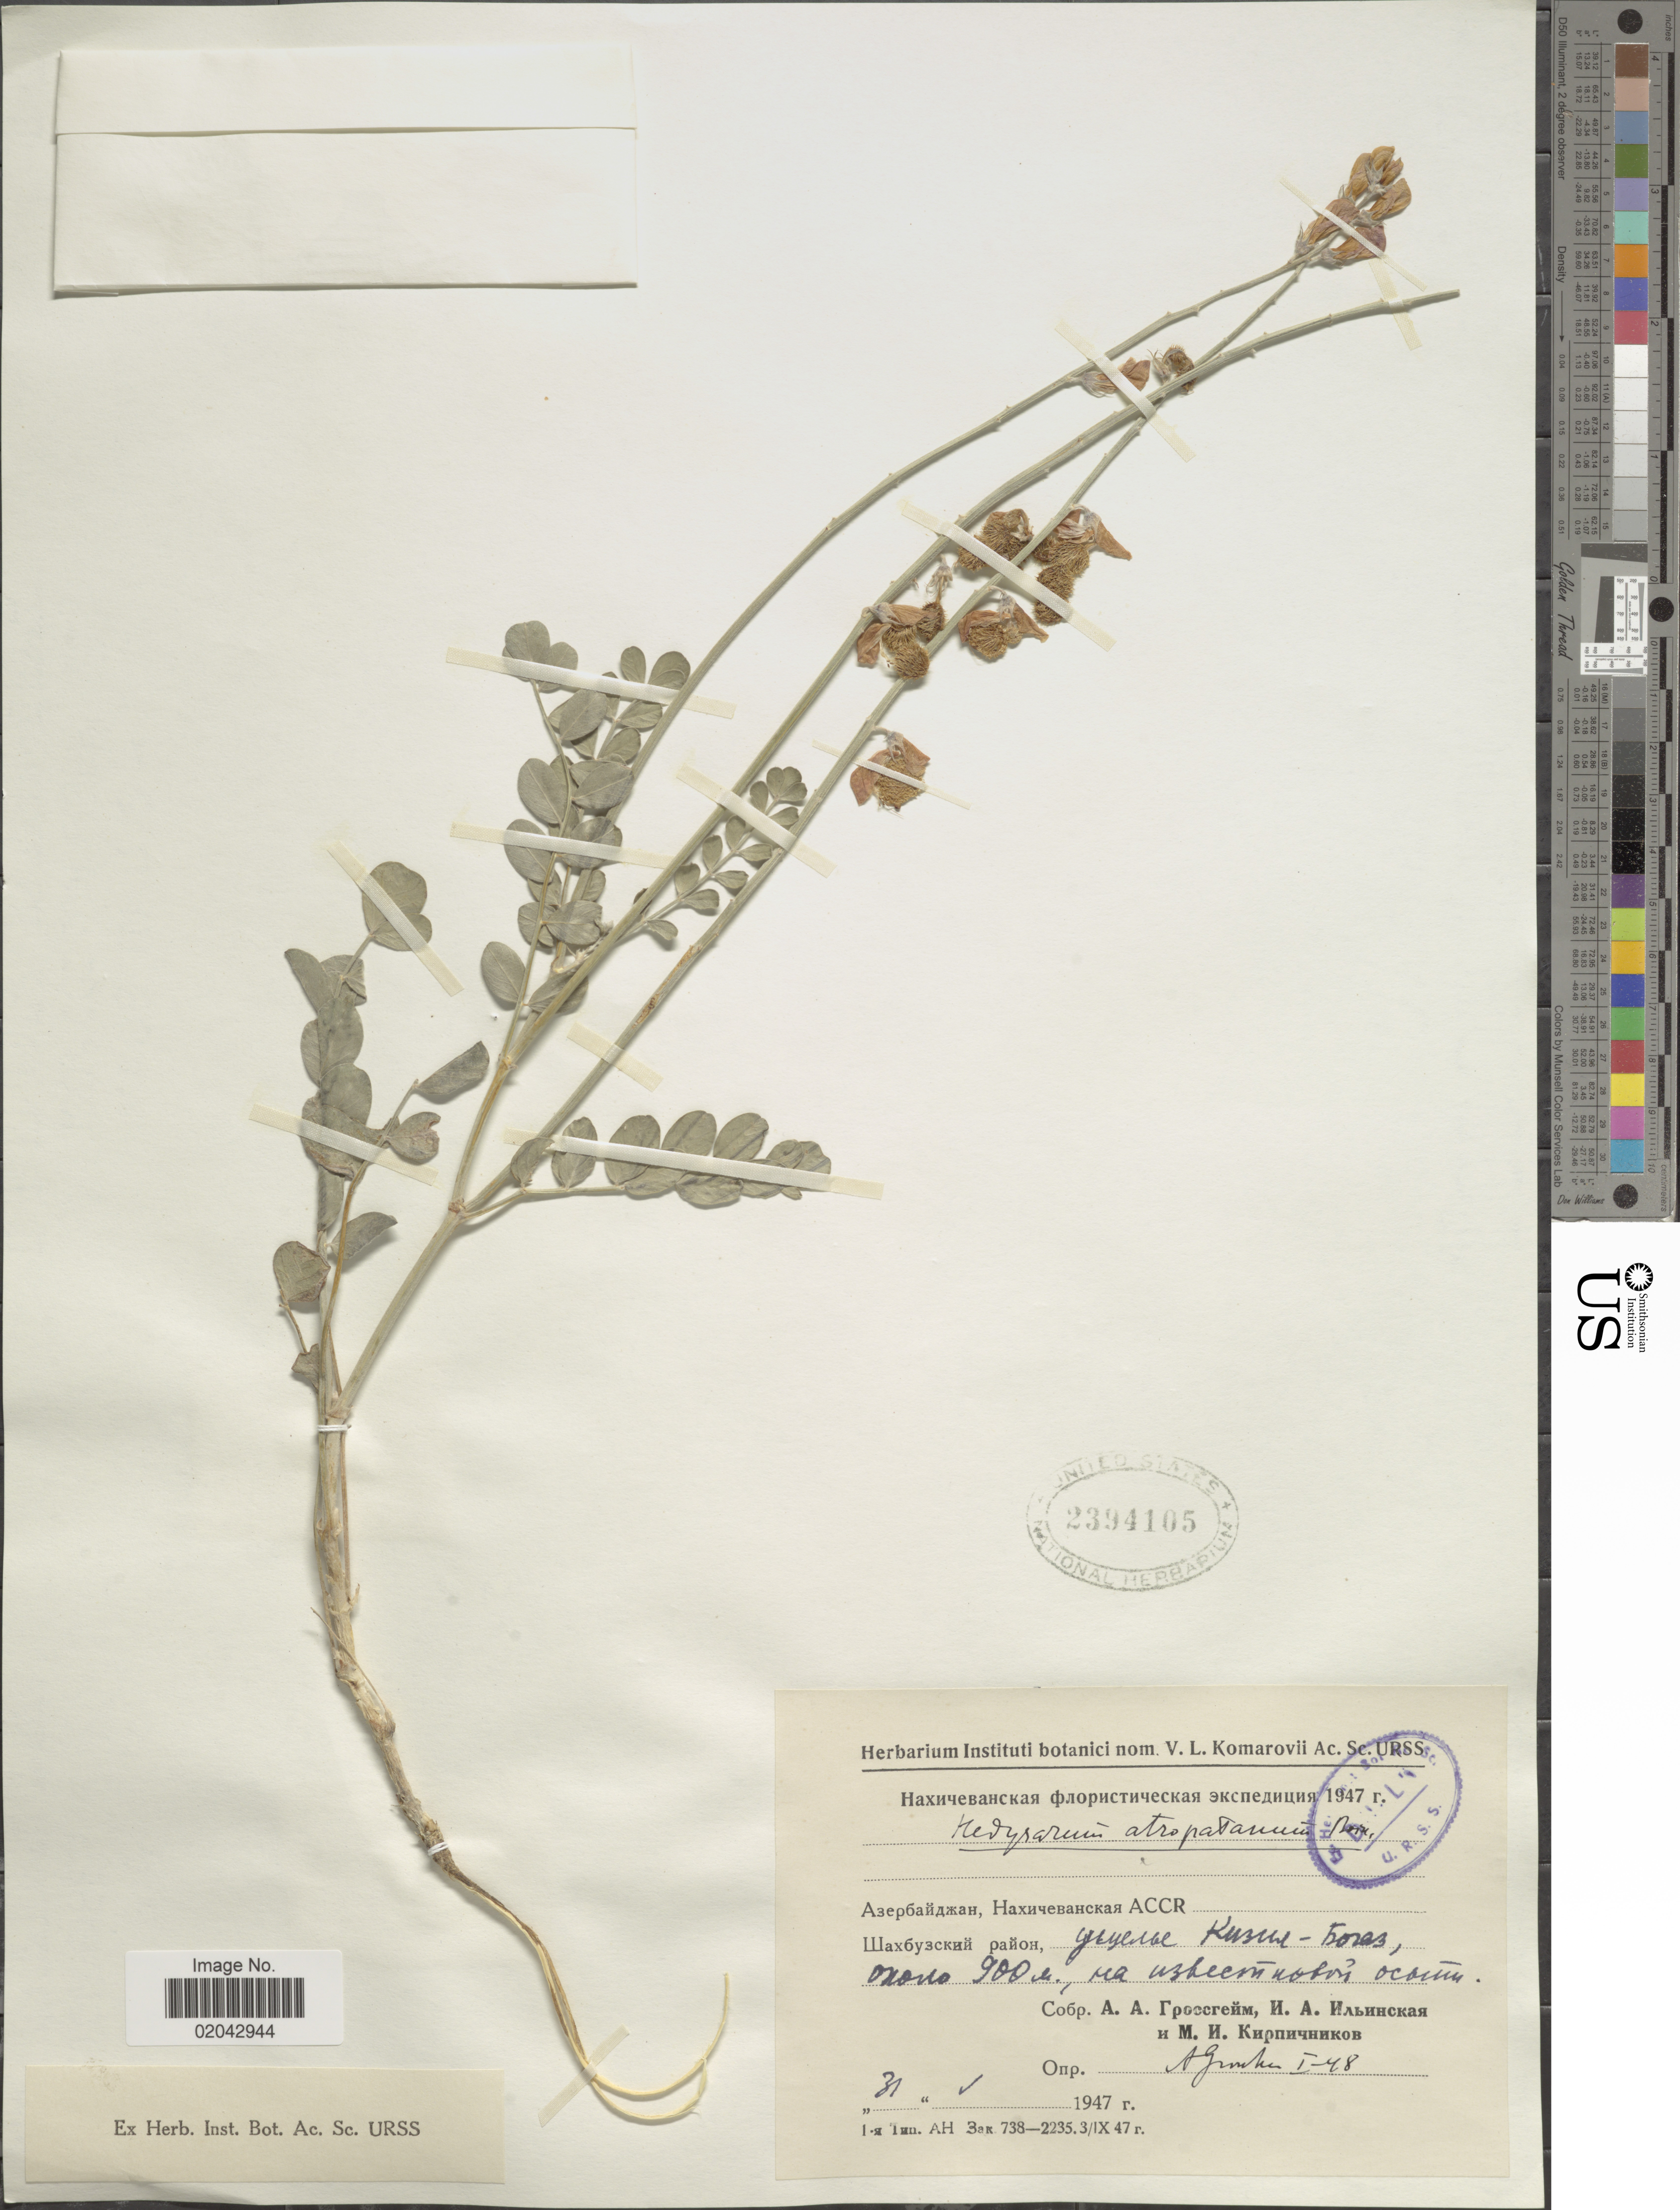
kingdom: Plantae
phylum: Tracheophyta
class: Magnoliopsida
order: Fabales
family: Fabaceae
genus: Hedysarum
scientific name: Hedysarum atropatanum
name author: Boiss.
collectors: A. Grossgame, I. Ilinskaya & M. Kirpicznikov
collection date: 1947-05-31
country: Azerbaijan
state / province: Nakhchivan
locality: Shahbuz district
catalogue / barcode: US 2394105